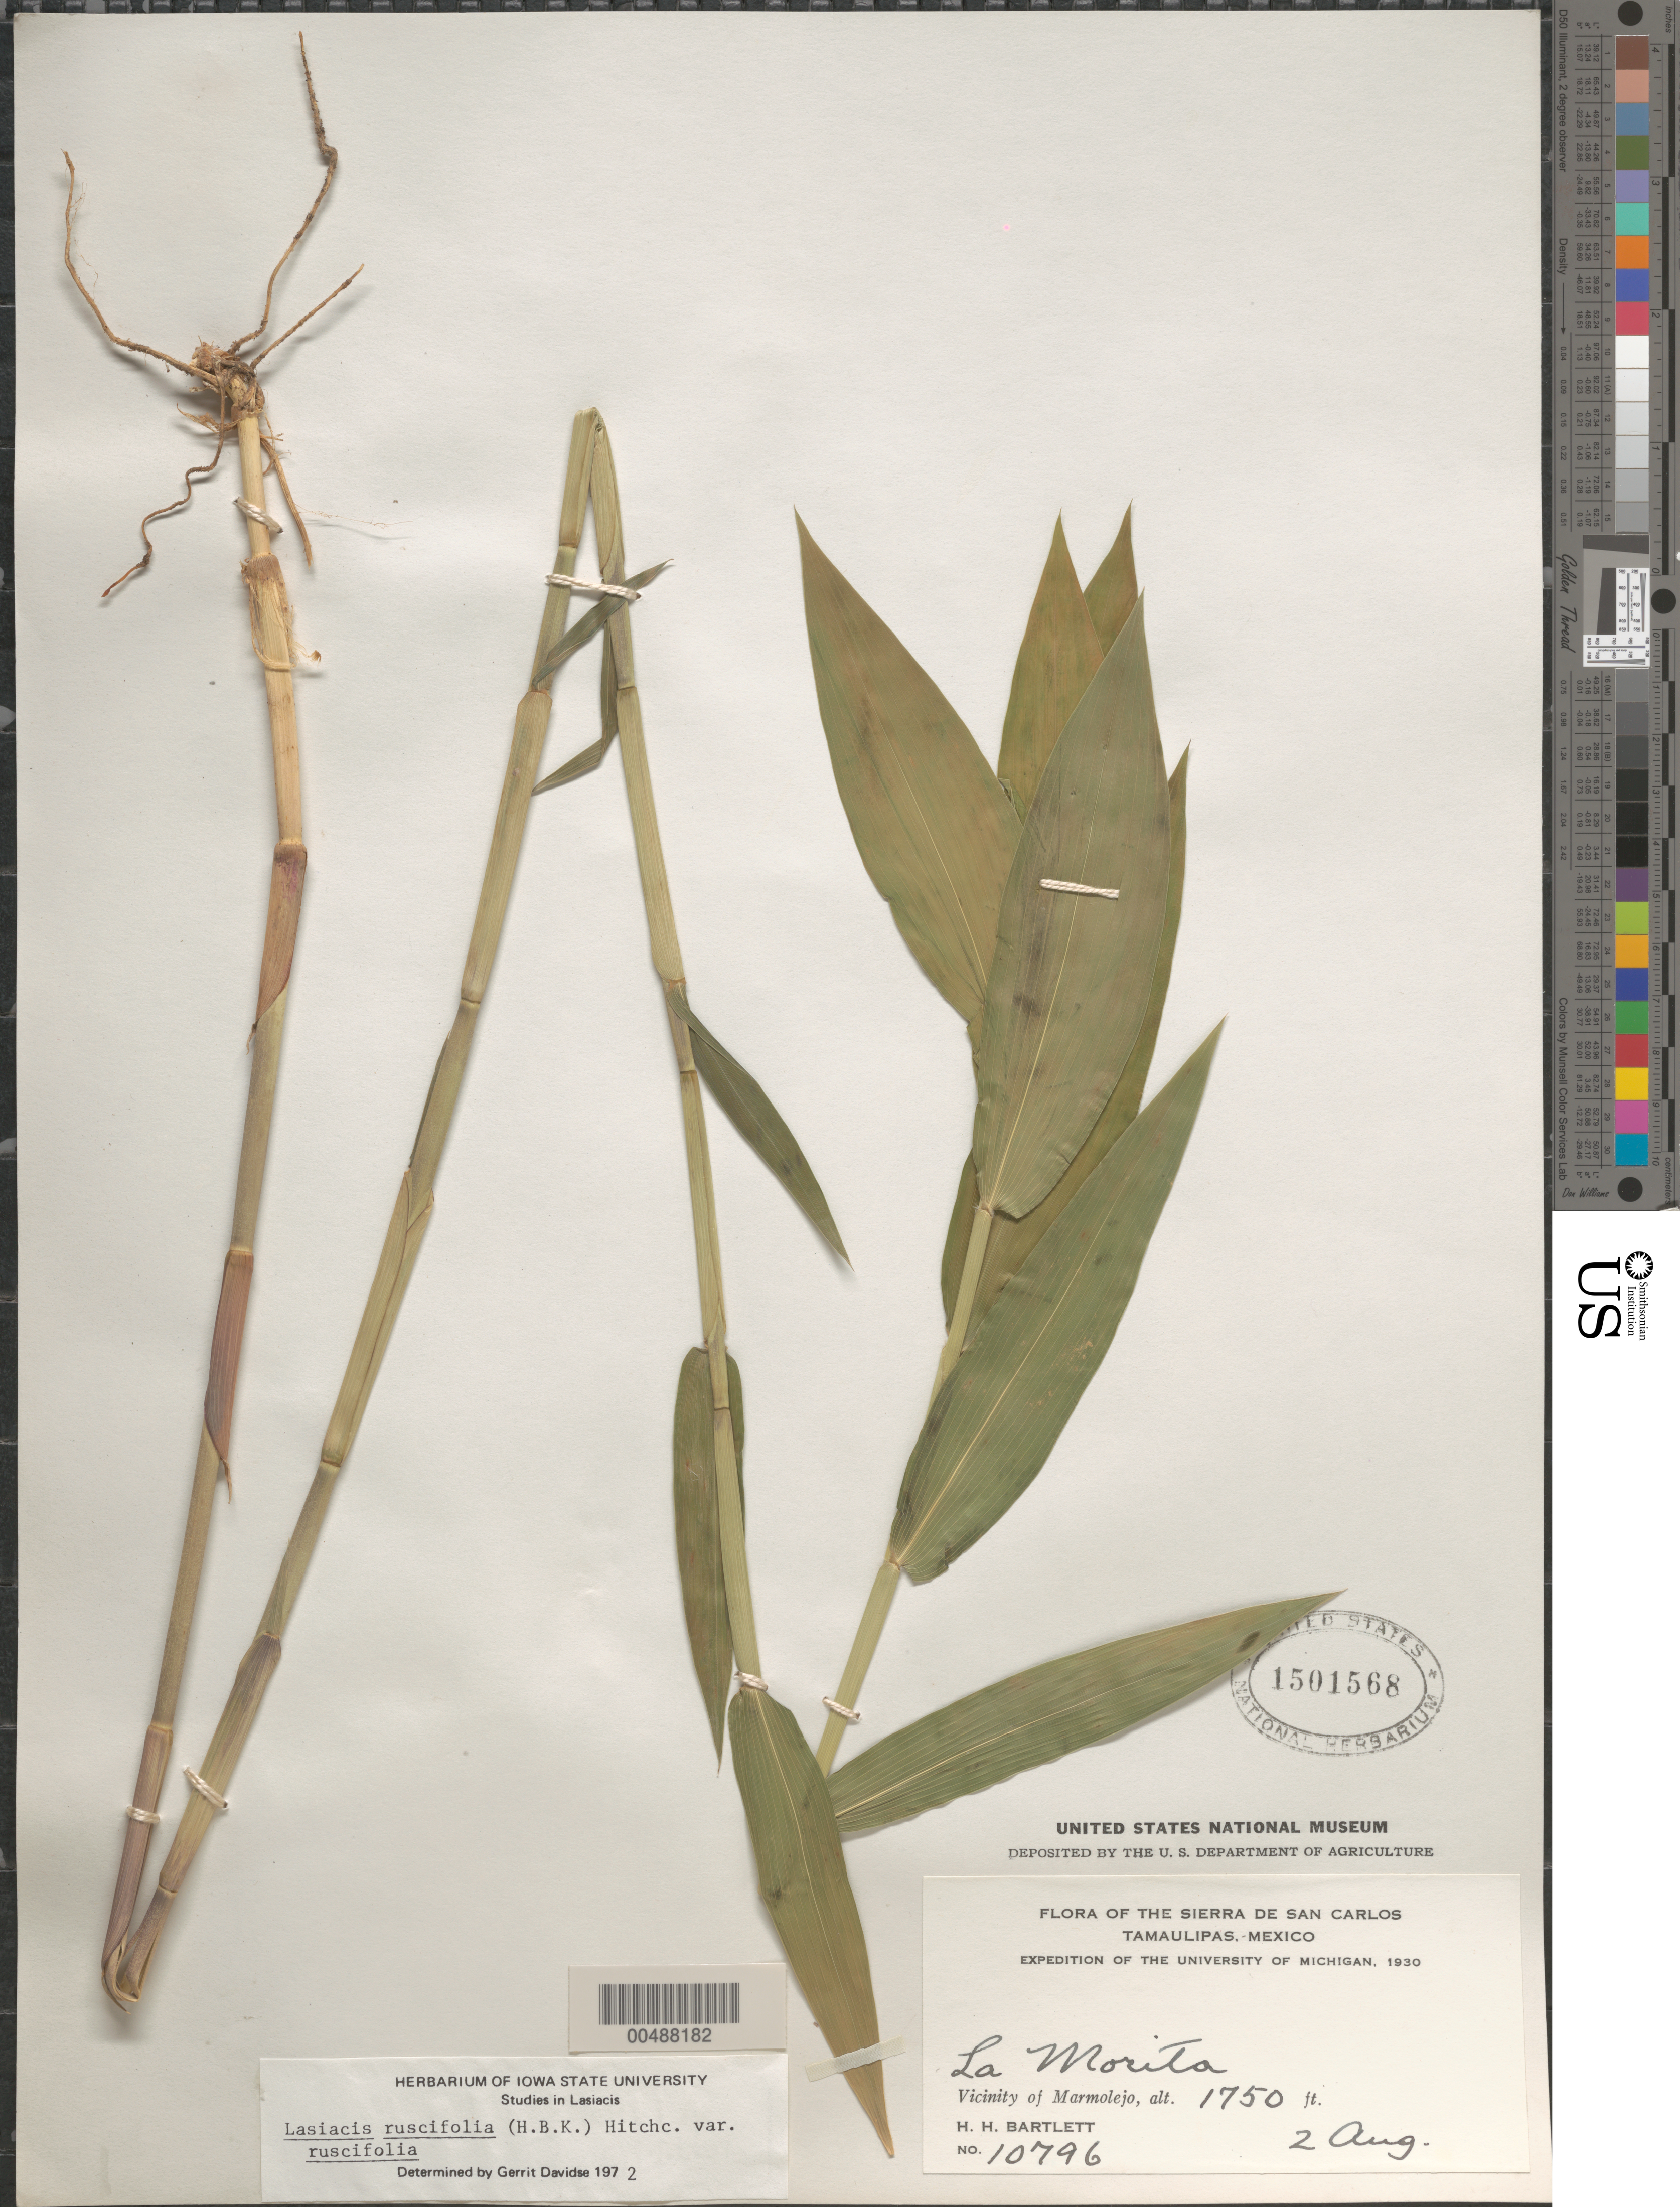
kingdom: Plantae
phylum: Tracheophyta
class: Liliopsida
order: Poales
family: Poaceae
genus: Lasiacis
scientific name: Lasiacis ruscifolia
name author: (Kunth) Hitchc.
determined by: Davidse, Gerrit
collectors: H. H. Bartlett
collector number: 10796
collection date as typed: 2 Aug 1930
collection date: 1930-08-02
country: Mexico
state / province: Tamaulipas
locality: Sierra de San Carlos, La Morita, vicinity of Marmolejo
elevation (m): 533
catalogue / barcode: US 1501568